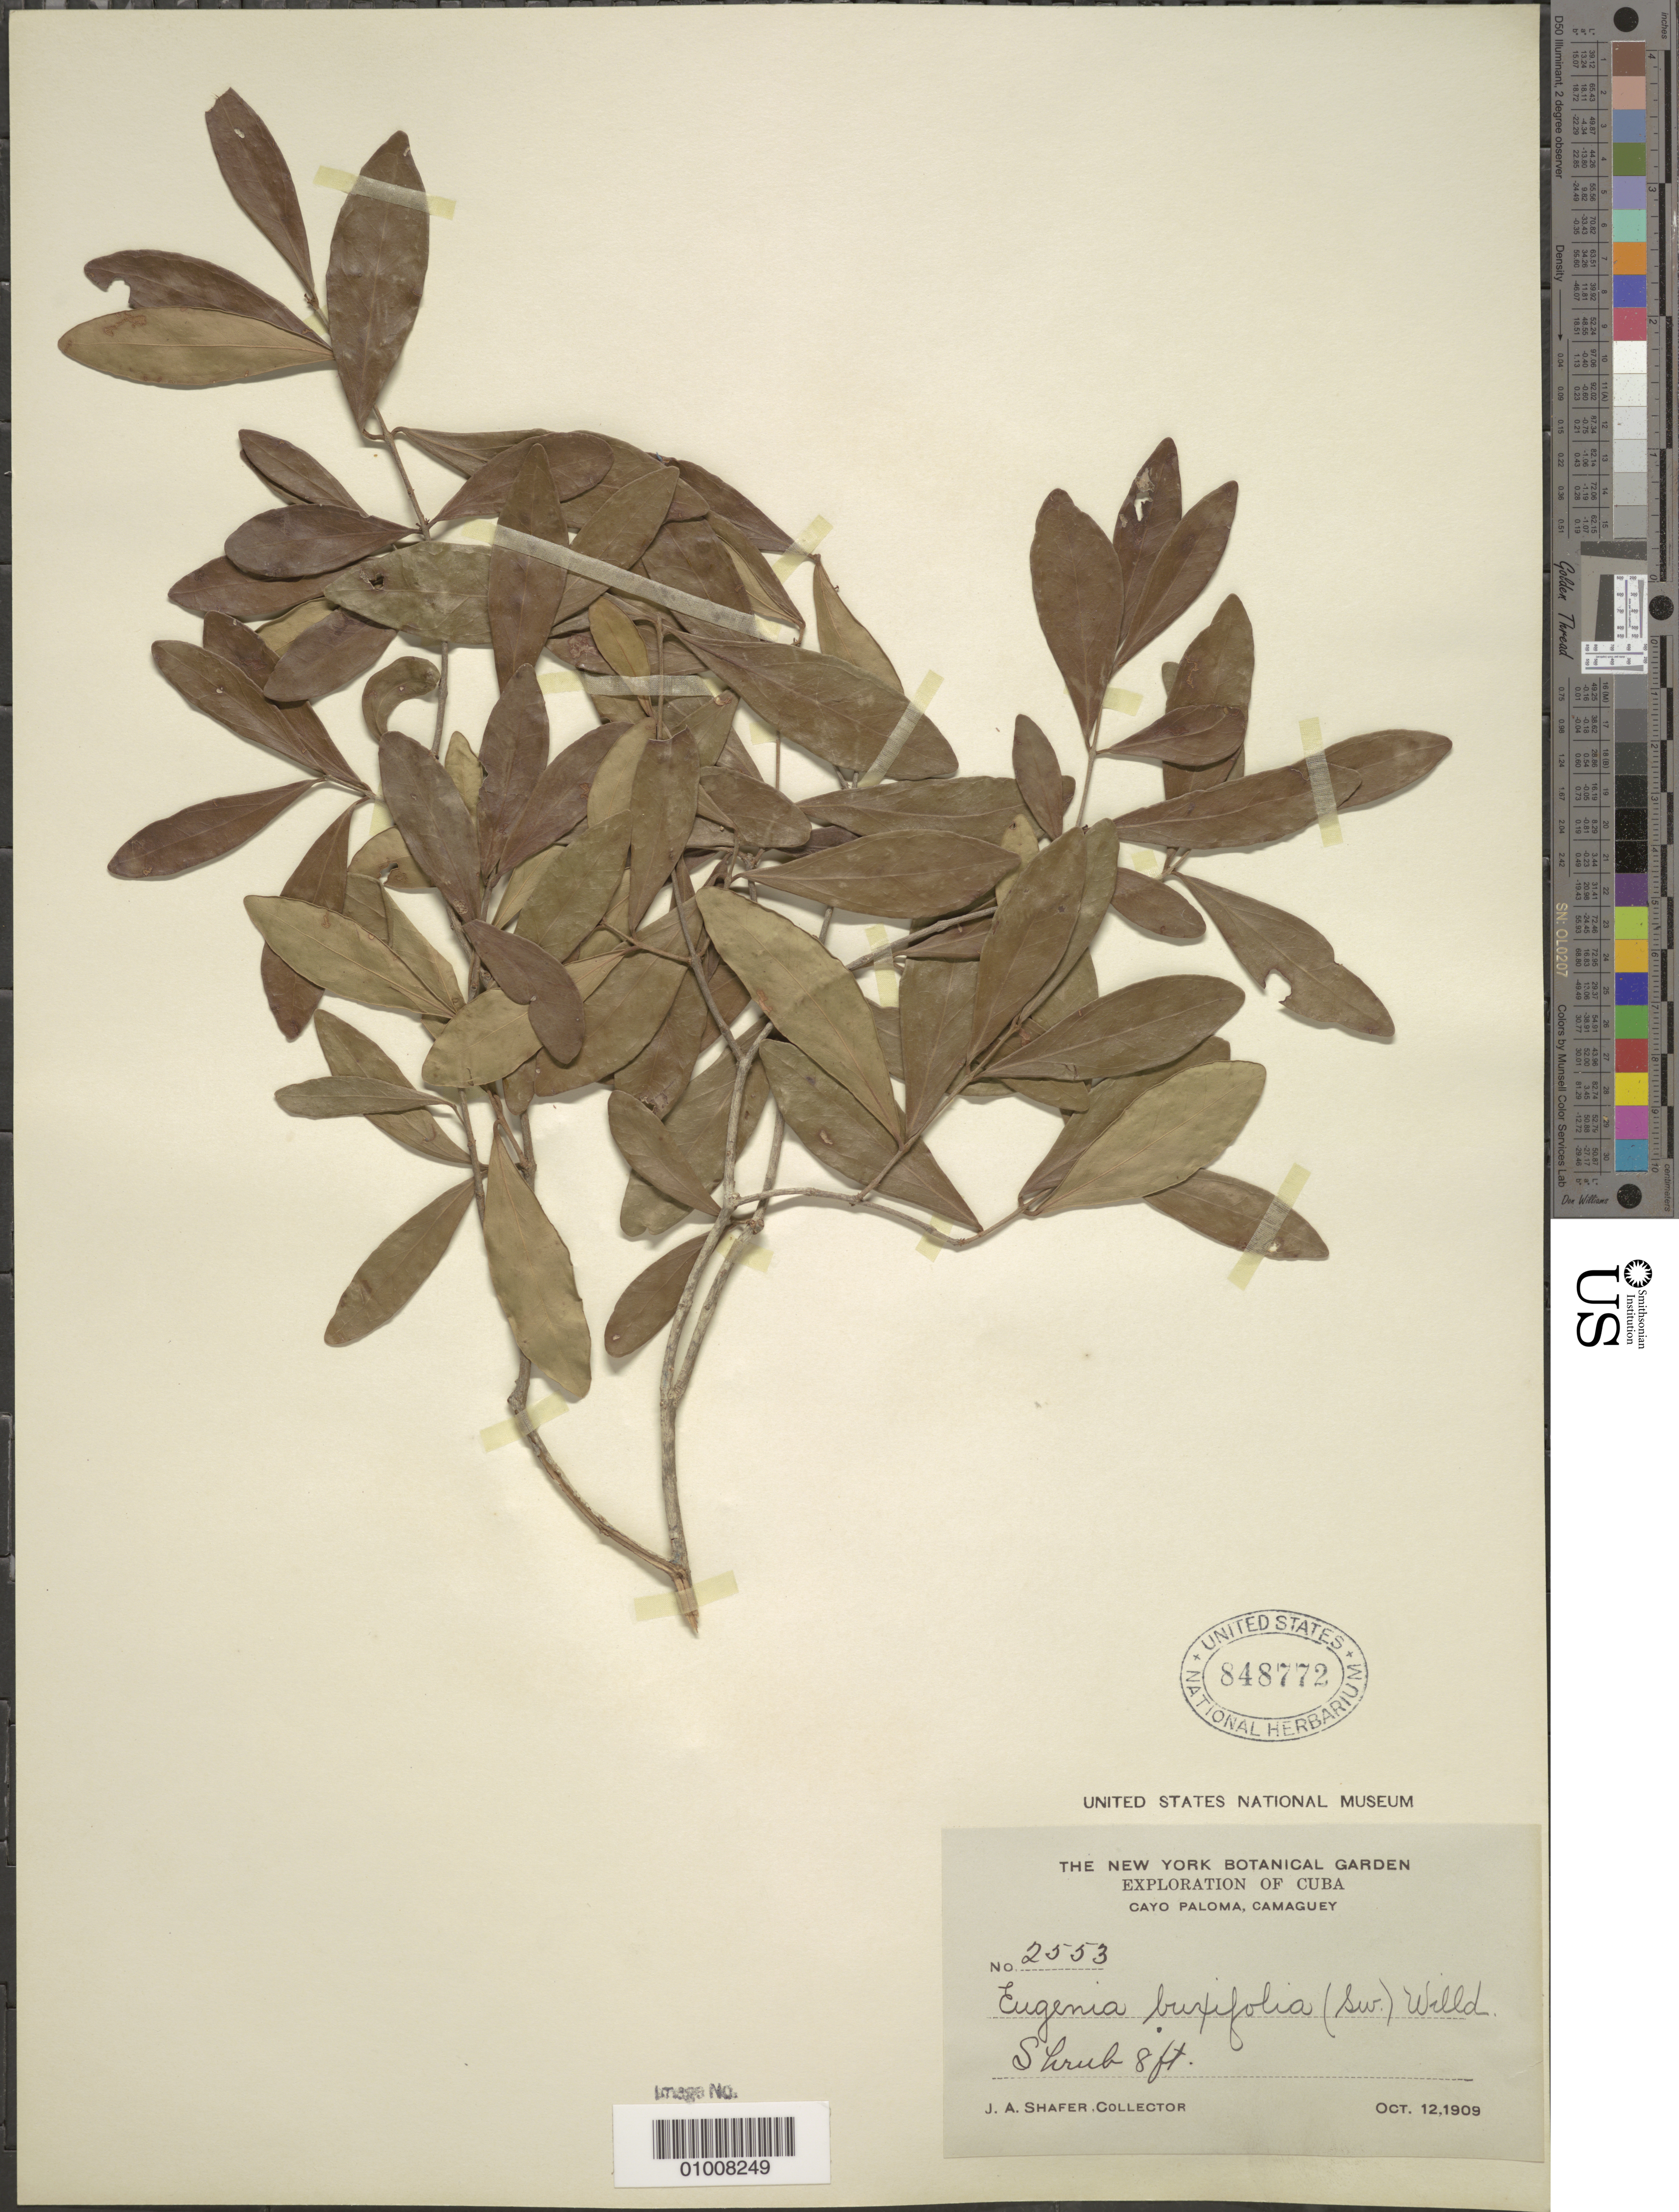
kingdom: Plantae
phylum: Tracheophyta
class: Magnoliopsida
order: Myrtales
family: Myrtaceae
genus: Eugenia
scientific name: Eugenia foetida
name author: Pers.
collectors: J. A. Shafer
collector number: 2553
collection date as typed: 12 Oct 1909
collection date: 1909-10-12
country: Cuba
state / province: Camagüey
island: Cuba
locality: Cayo Paloma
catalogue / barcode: US 848772